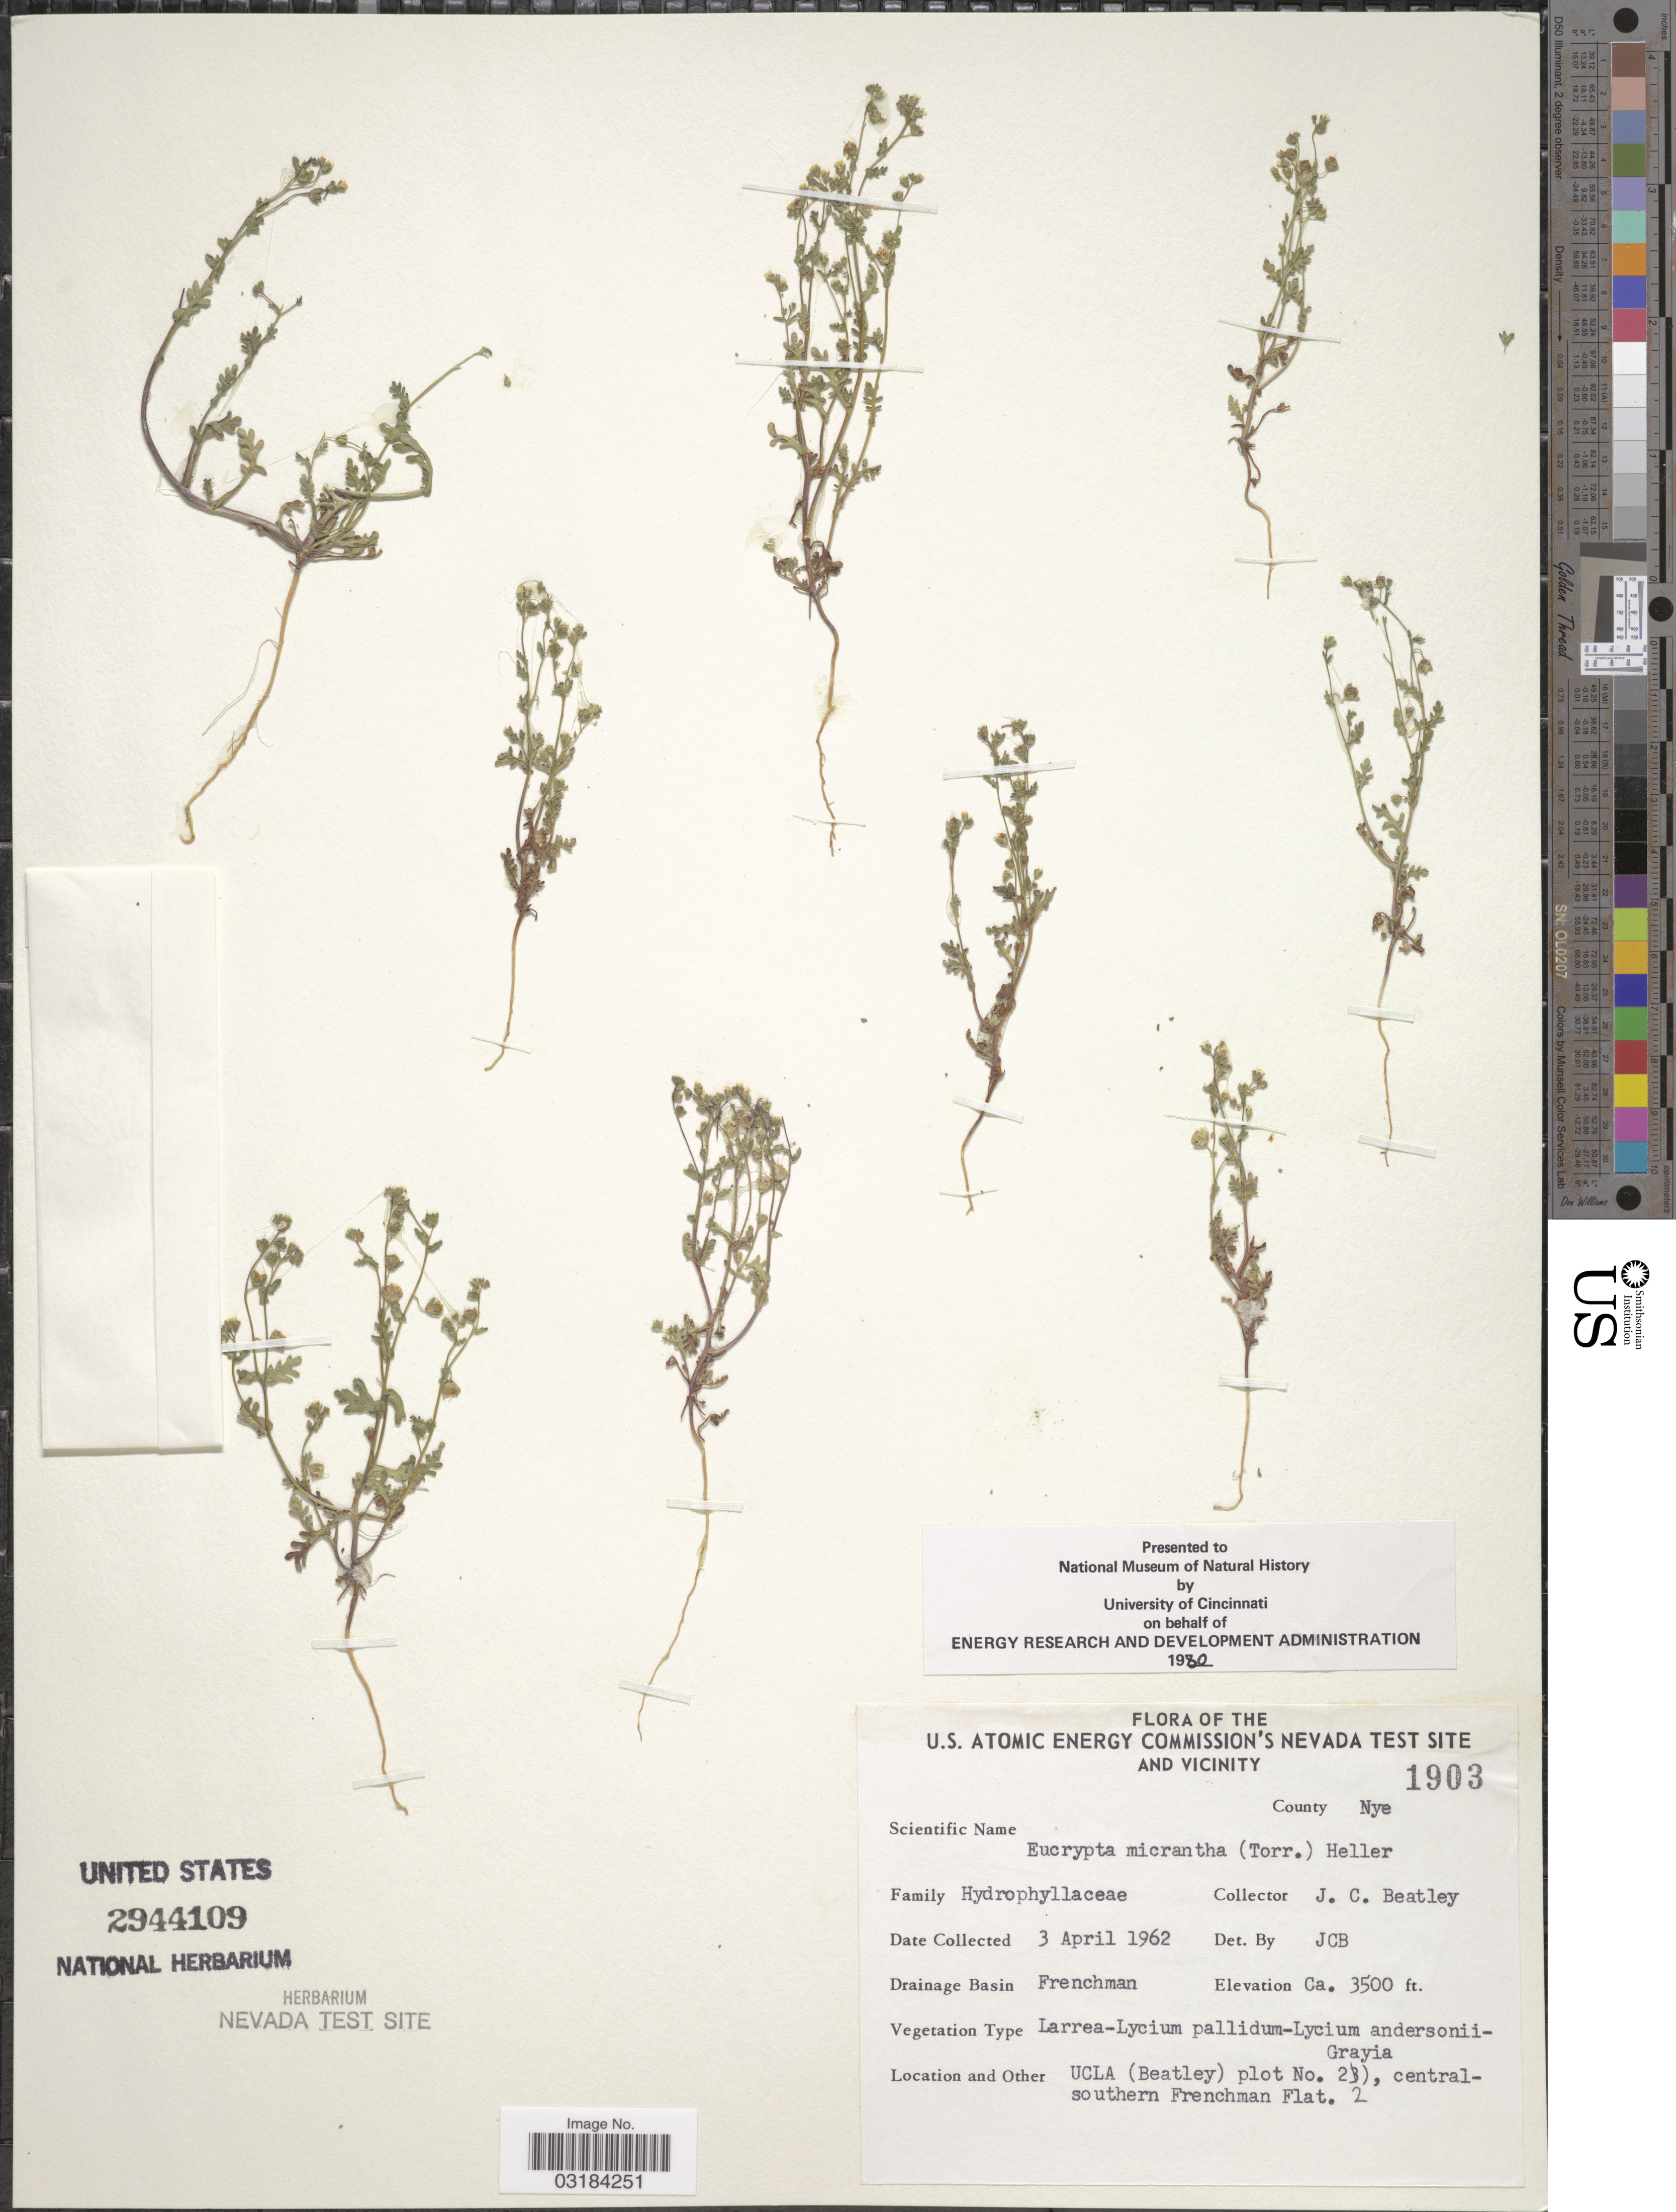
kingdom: Plantae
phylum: Tracheophyta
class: Magnoliopsida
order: Boraginales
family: Hydrophyllaceae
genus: Eucrypta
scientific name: Eucrypta micrantha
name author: (Torr.) A. Heller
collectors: J. C. Beatley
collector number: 1903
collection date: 1962-04-03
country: United States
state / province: Nevada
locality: U.S. Atomic Energy Commission's Nevada Test Site and Vicinity. County Nye. Drainage Basin Frenchman. UCLA (Beatley) plot No. 22, central-southern Frenchman Flat.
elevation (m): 1067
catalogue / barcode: US 2944109